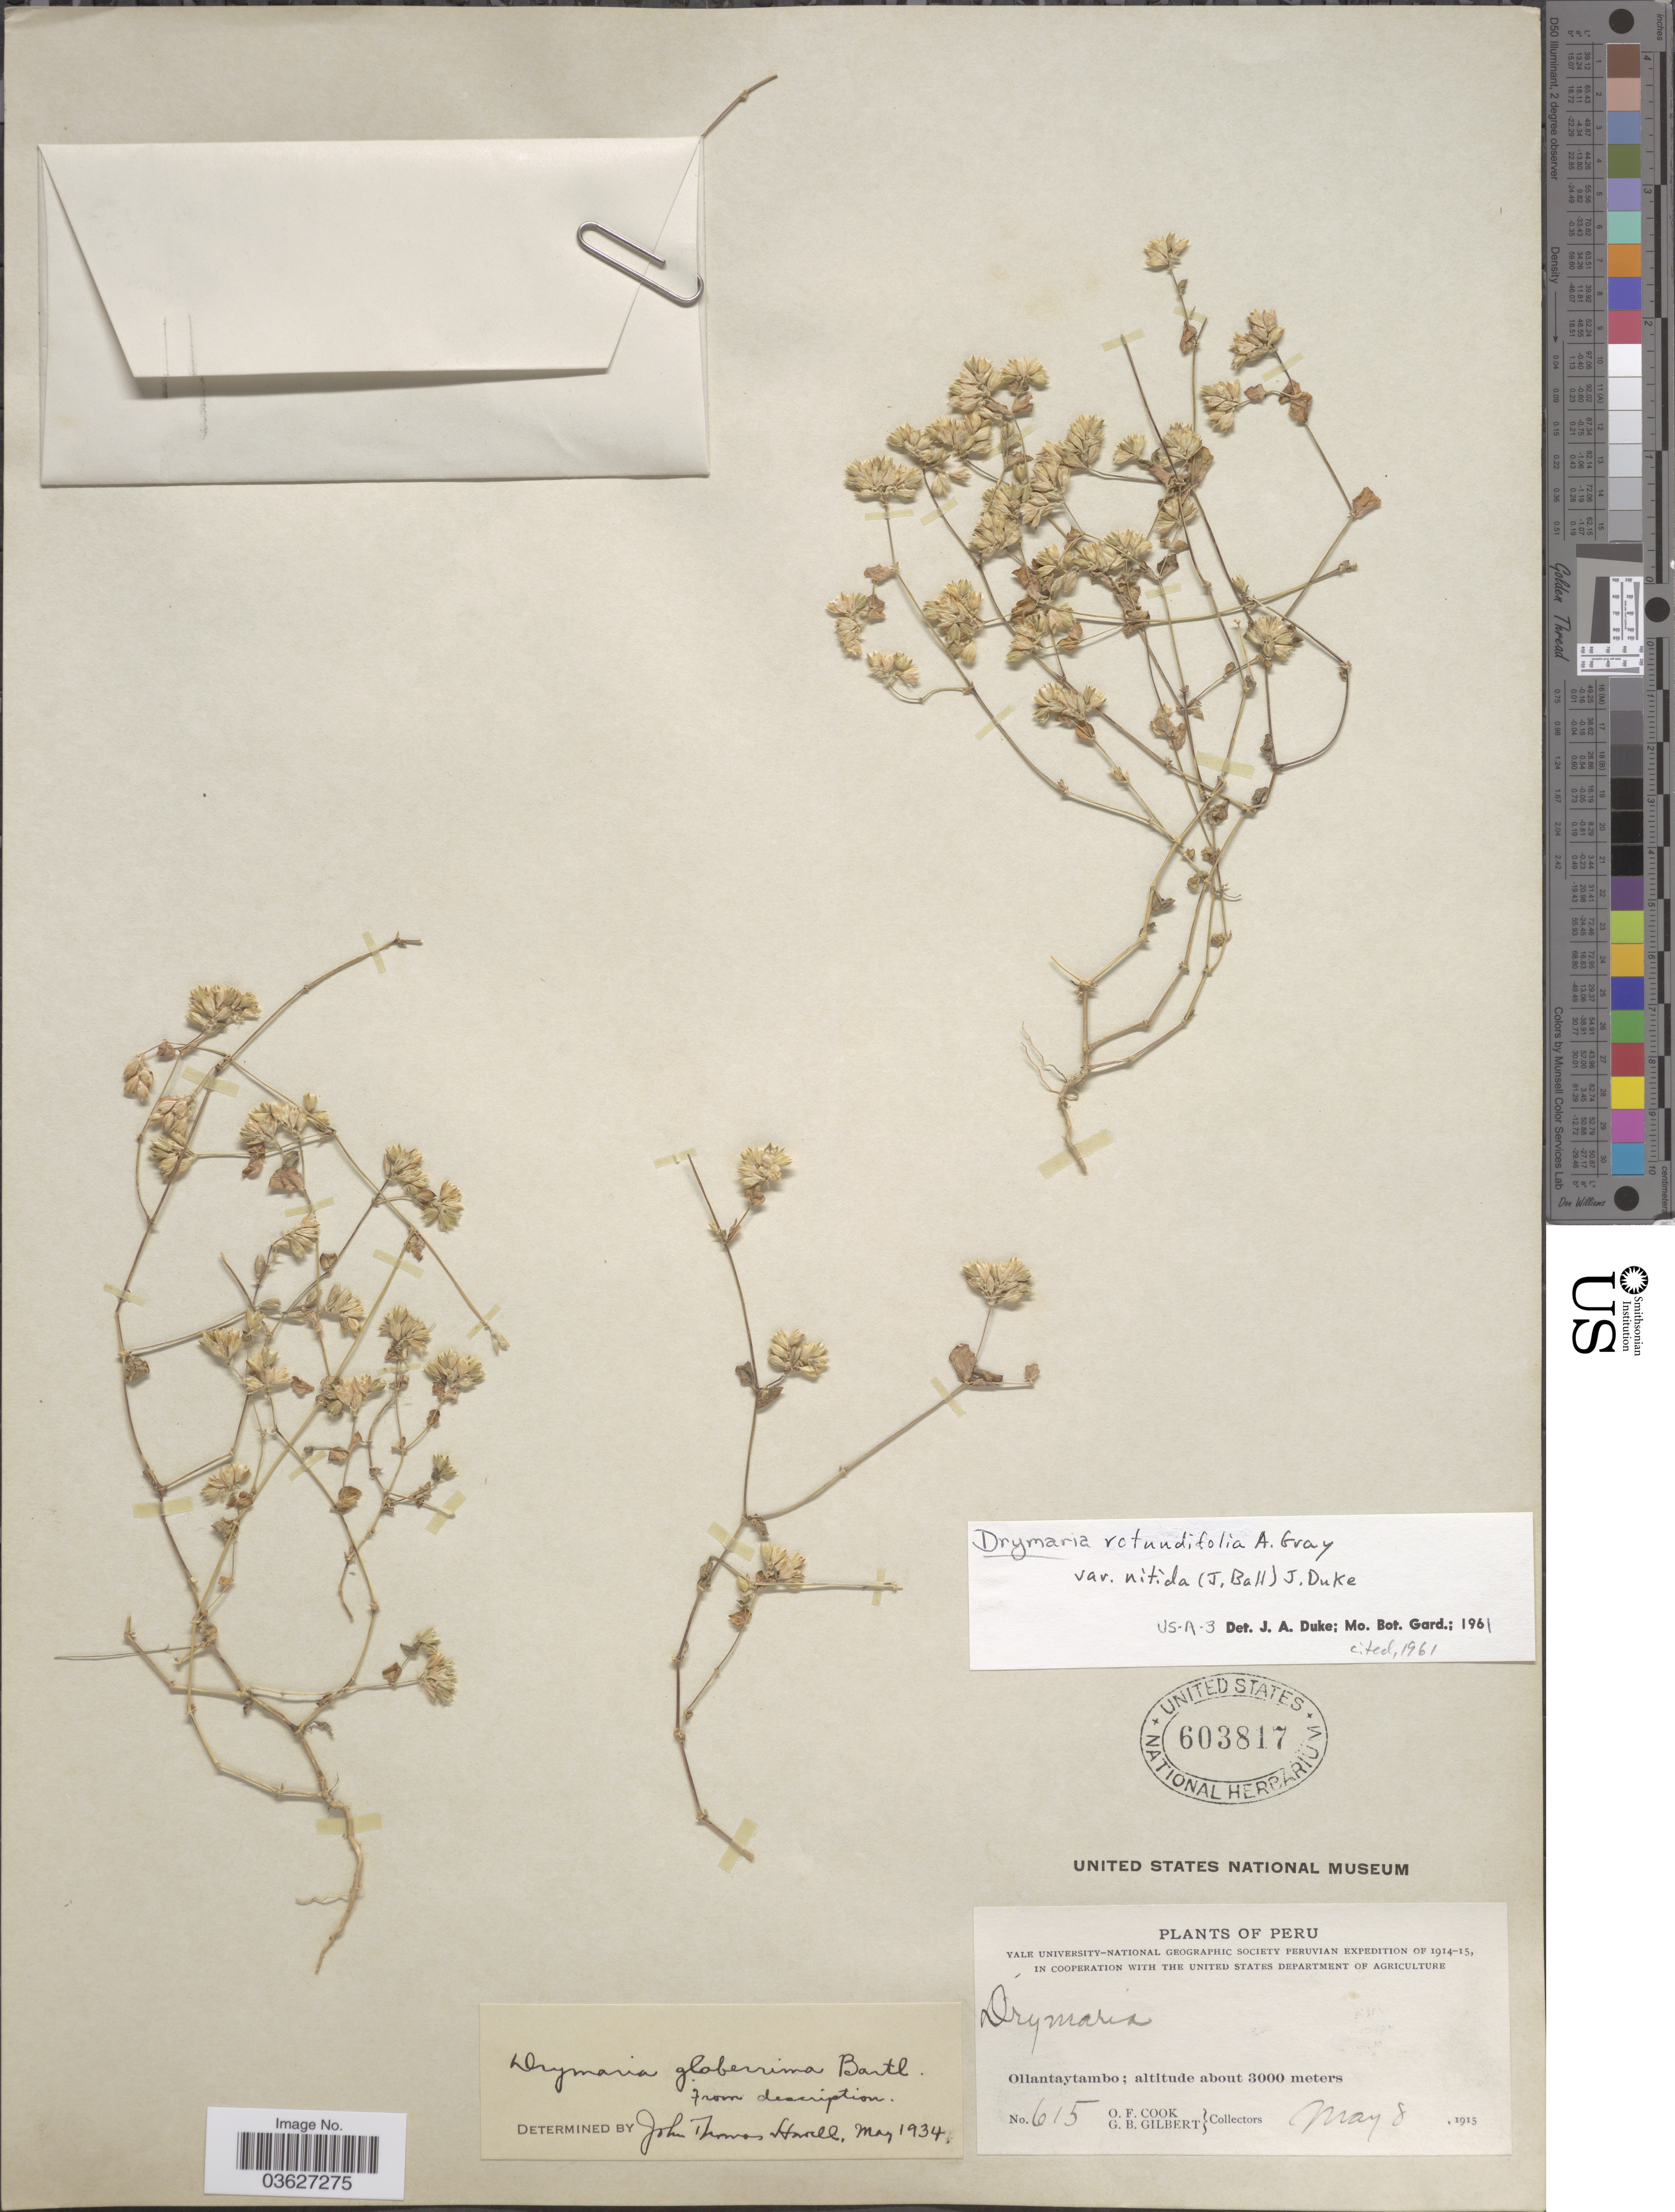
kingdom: Plantae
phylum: Tracheophyta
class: Magnoliopsida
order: Caryophyllales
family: Caryophyllaceae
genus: Drymaria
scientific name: Drymaria rotundifolia var. nitida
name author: (Ball) J.A. Duke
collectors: O. F. Cook & G. B. Gilbert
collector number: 615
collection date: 1915-05-08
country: Peru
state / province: Cusco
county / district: Urubamba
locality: Ollantaytambo.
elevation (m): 3000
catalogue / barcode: US 603817